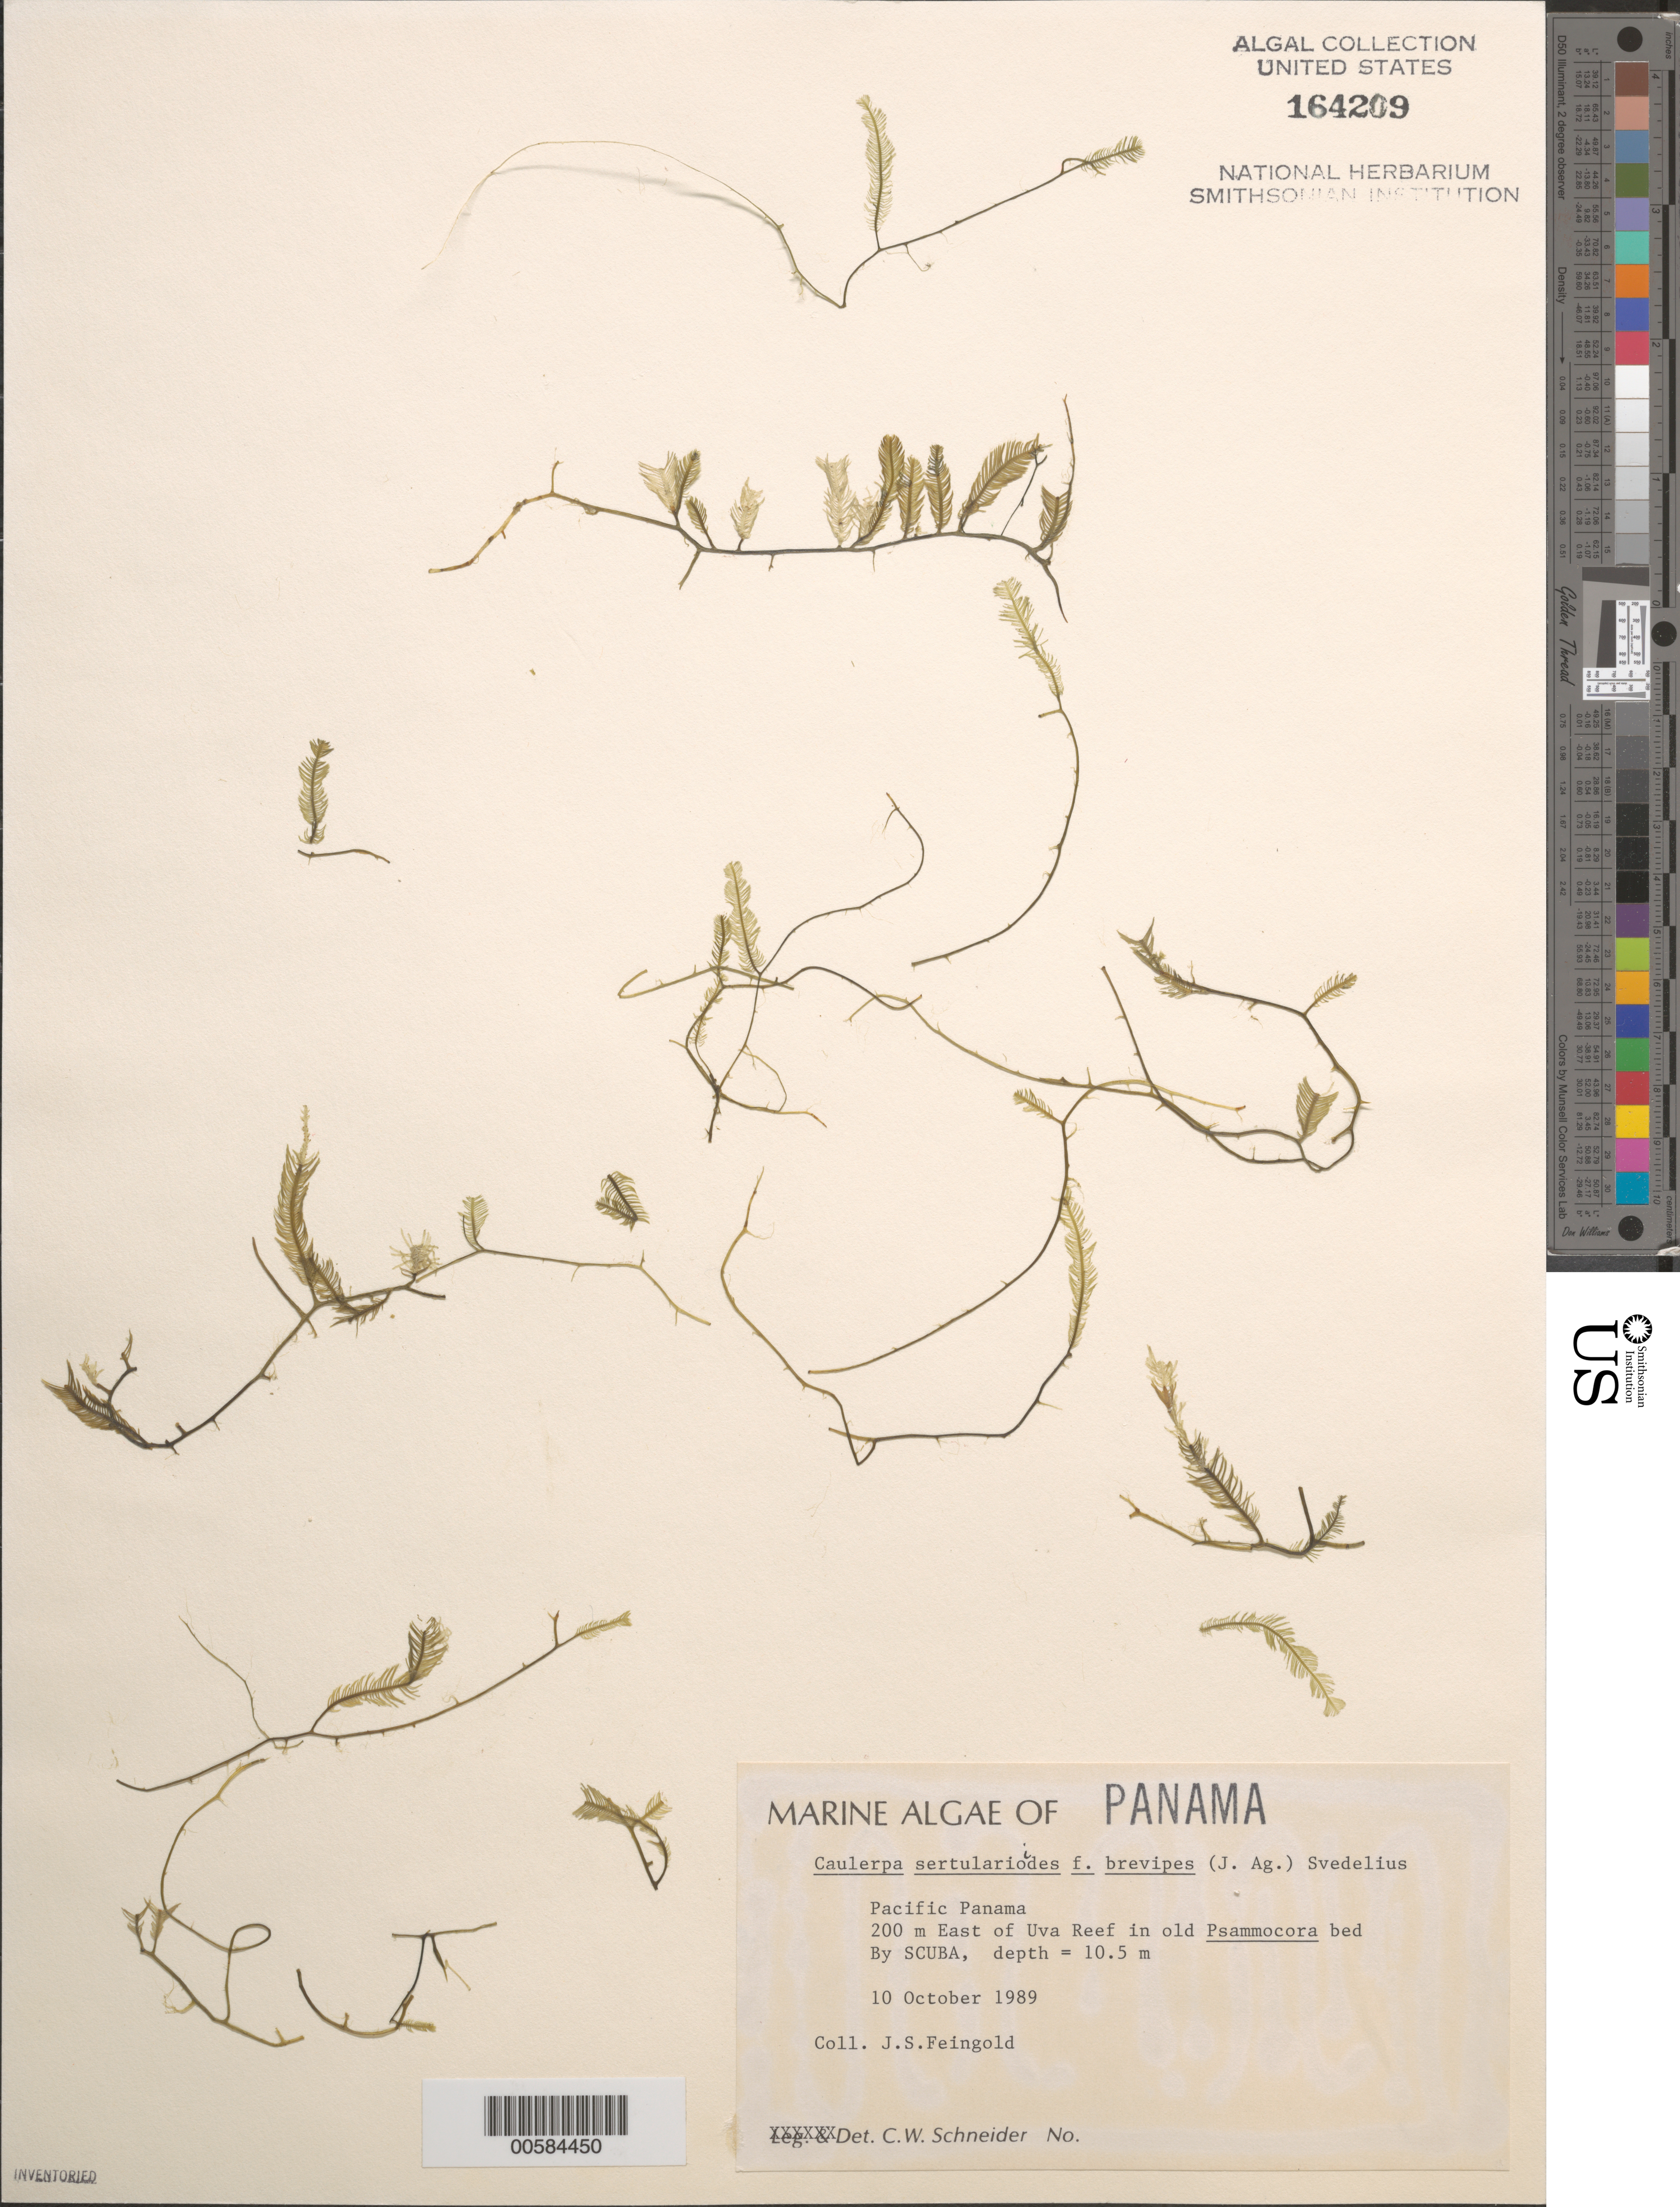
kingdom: Plantae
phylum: Chlorophyta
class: Ulvophyceae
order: Bryopsidales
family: Caulerpaceae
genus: Caulerpa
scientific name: Caulerpa sertularioides f. brevipes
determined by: Schneider, C. W.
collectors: J. Feingold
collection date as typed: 10 Oct 1989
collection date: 1989-10-10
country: Panama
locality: East of Uva Reef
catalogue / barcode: US 164209